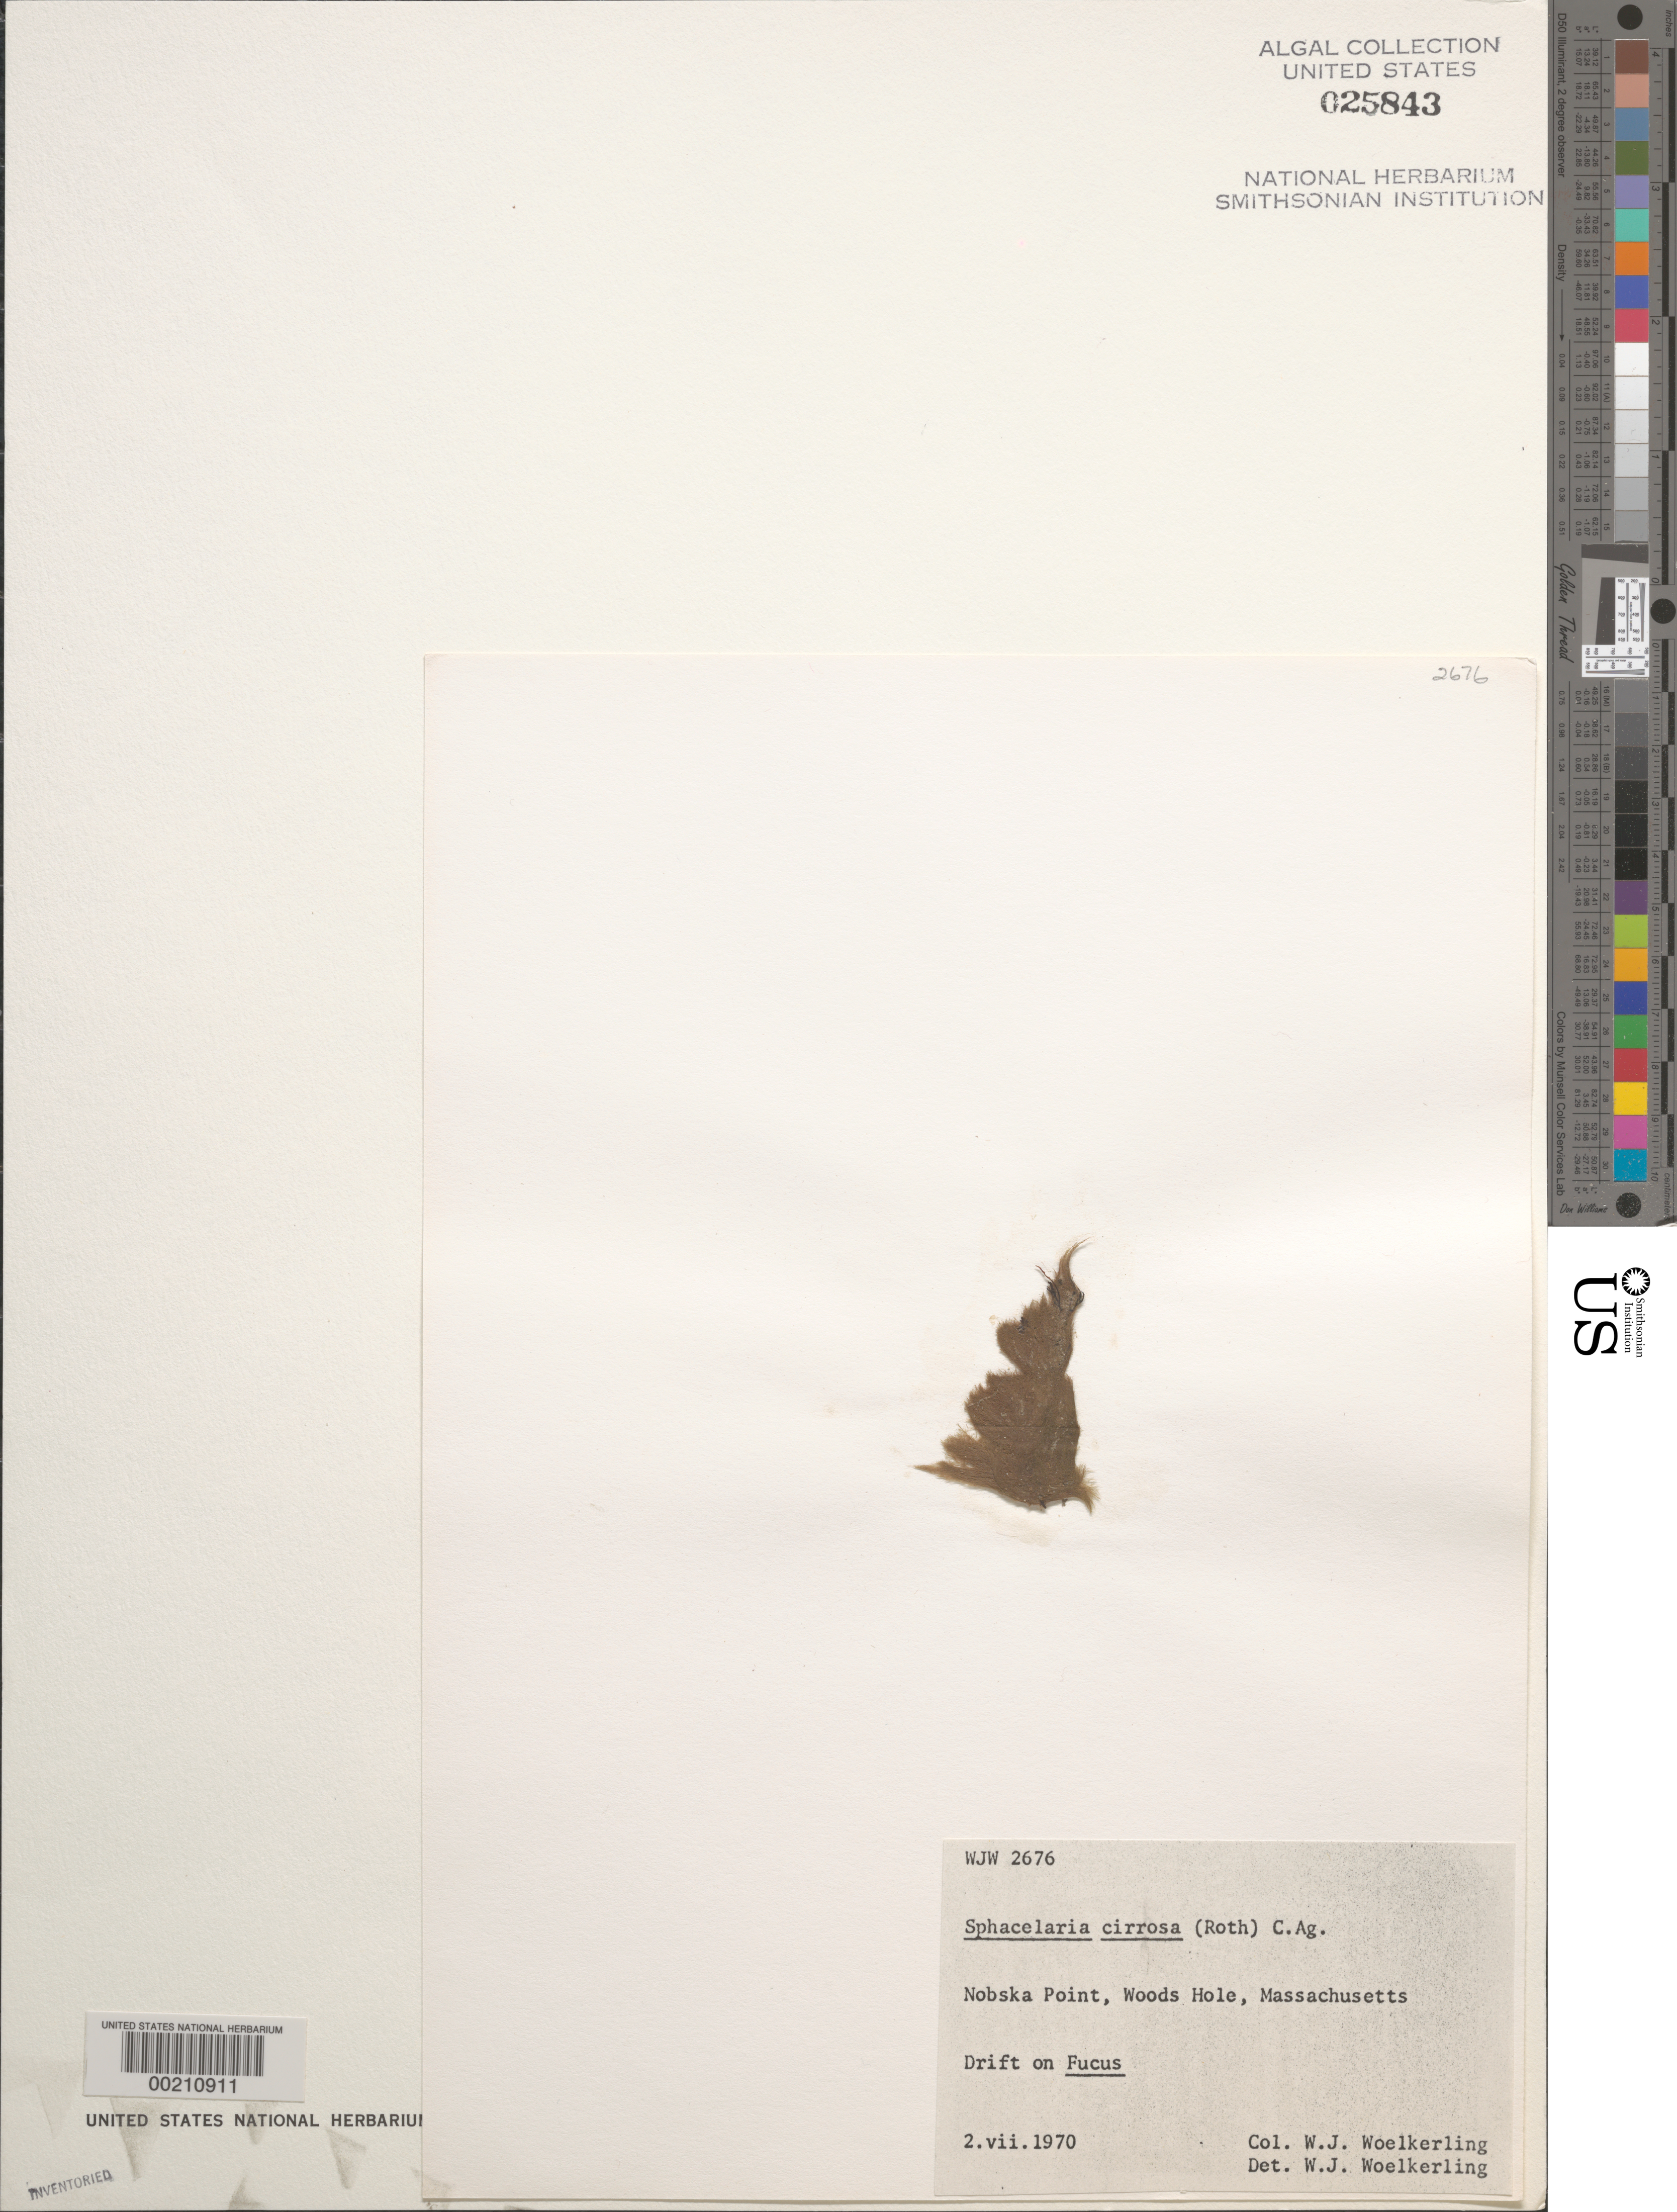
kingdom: Chromista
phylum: Ochrophyta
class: Phaeophyceae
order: Sphacelariales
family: Sphacelariaceae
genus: Sphacelaria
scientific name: Sphacelaria cirrosa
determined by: Woelkerling, W. J.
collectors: W. Woelkerling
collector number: WJW 2676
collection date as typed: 02 Jul 1970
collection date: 1970-07-02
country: United States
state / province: Massachusetts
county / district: Barnstable County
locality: Woods Hole, Nobska Point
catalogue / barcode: US 25843